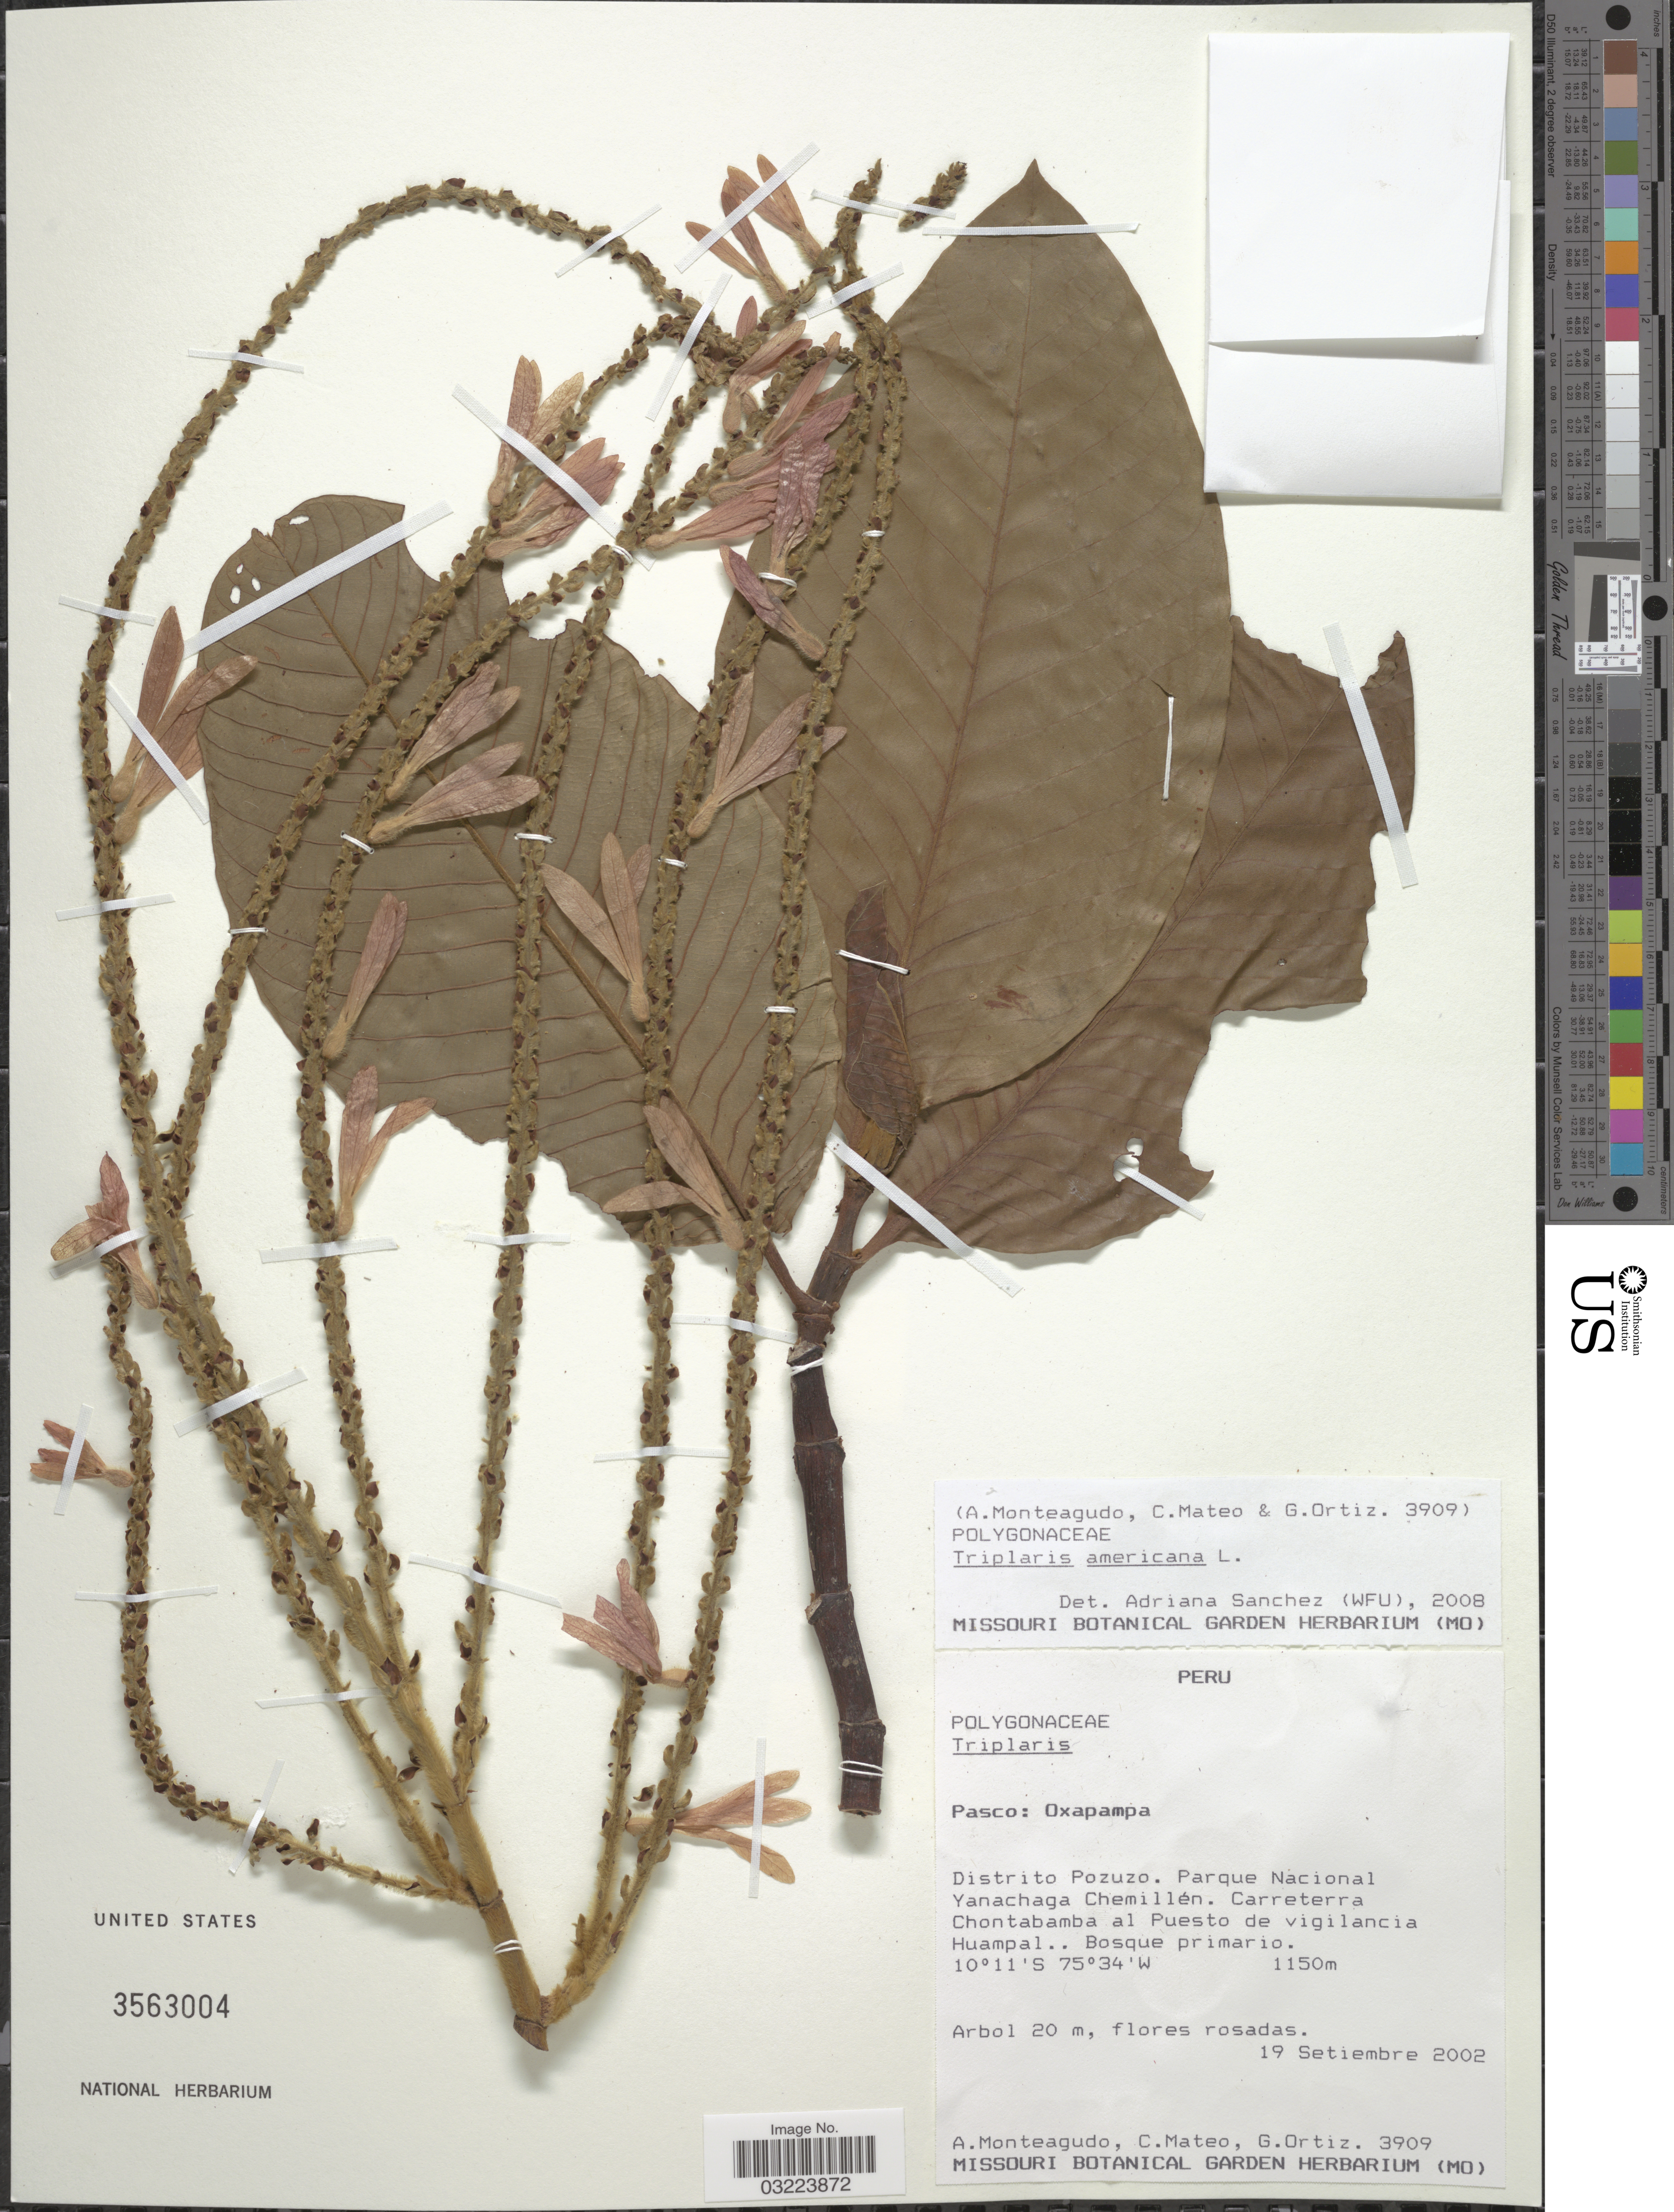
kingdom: Plantae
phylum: Tracheophyta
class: Magnoliopsida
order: Caryophyllales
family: Polygonaceae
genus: Triplaris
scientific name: Triplaris americana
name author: L.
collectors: A. Monteagudo, C. Mateo & G. Ortiz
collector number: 3909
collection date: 2002-09-19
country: Peru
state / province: Pasco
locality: Oxapampa. Distrito Pozuzo. Parque Nacional Yanachaga Chemillén. Carreterra Chontabamba al Puesto de vigilancia Huampal.. Bosque pimario.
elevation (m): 1150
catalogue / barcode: US 3563004